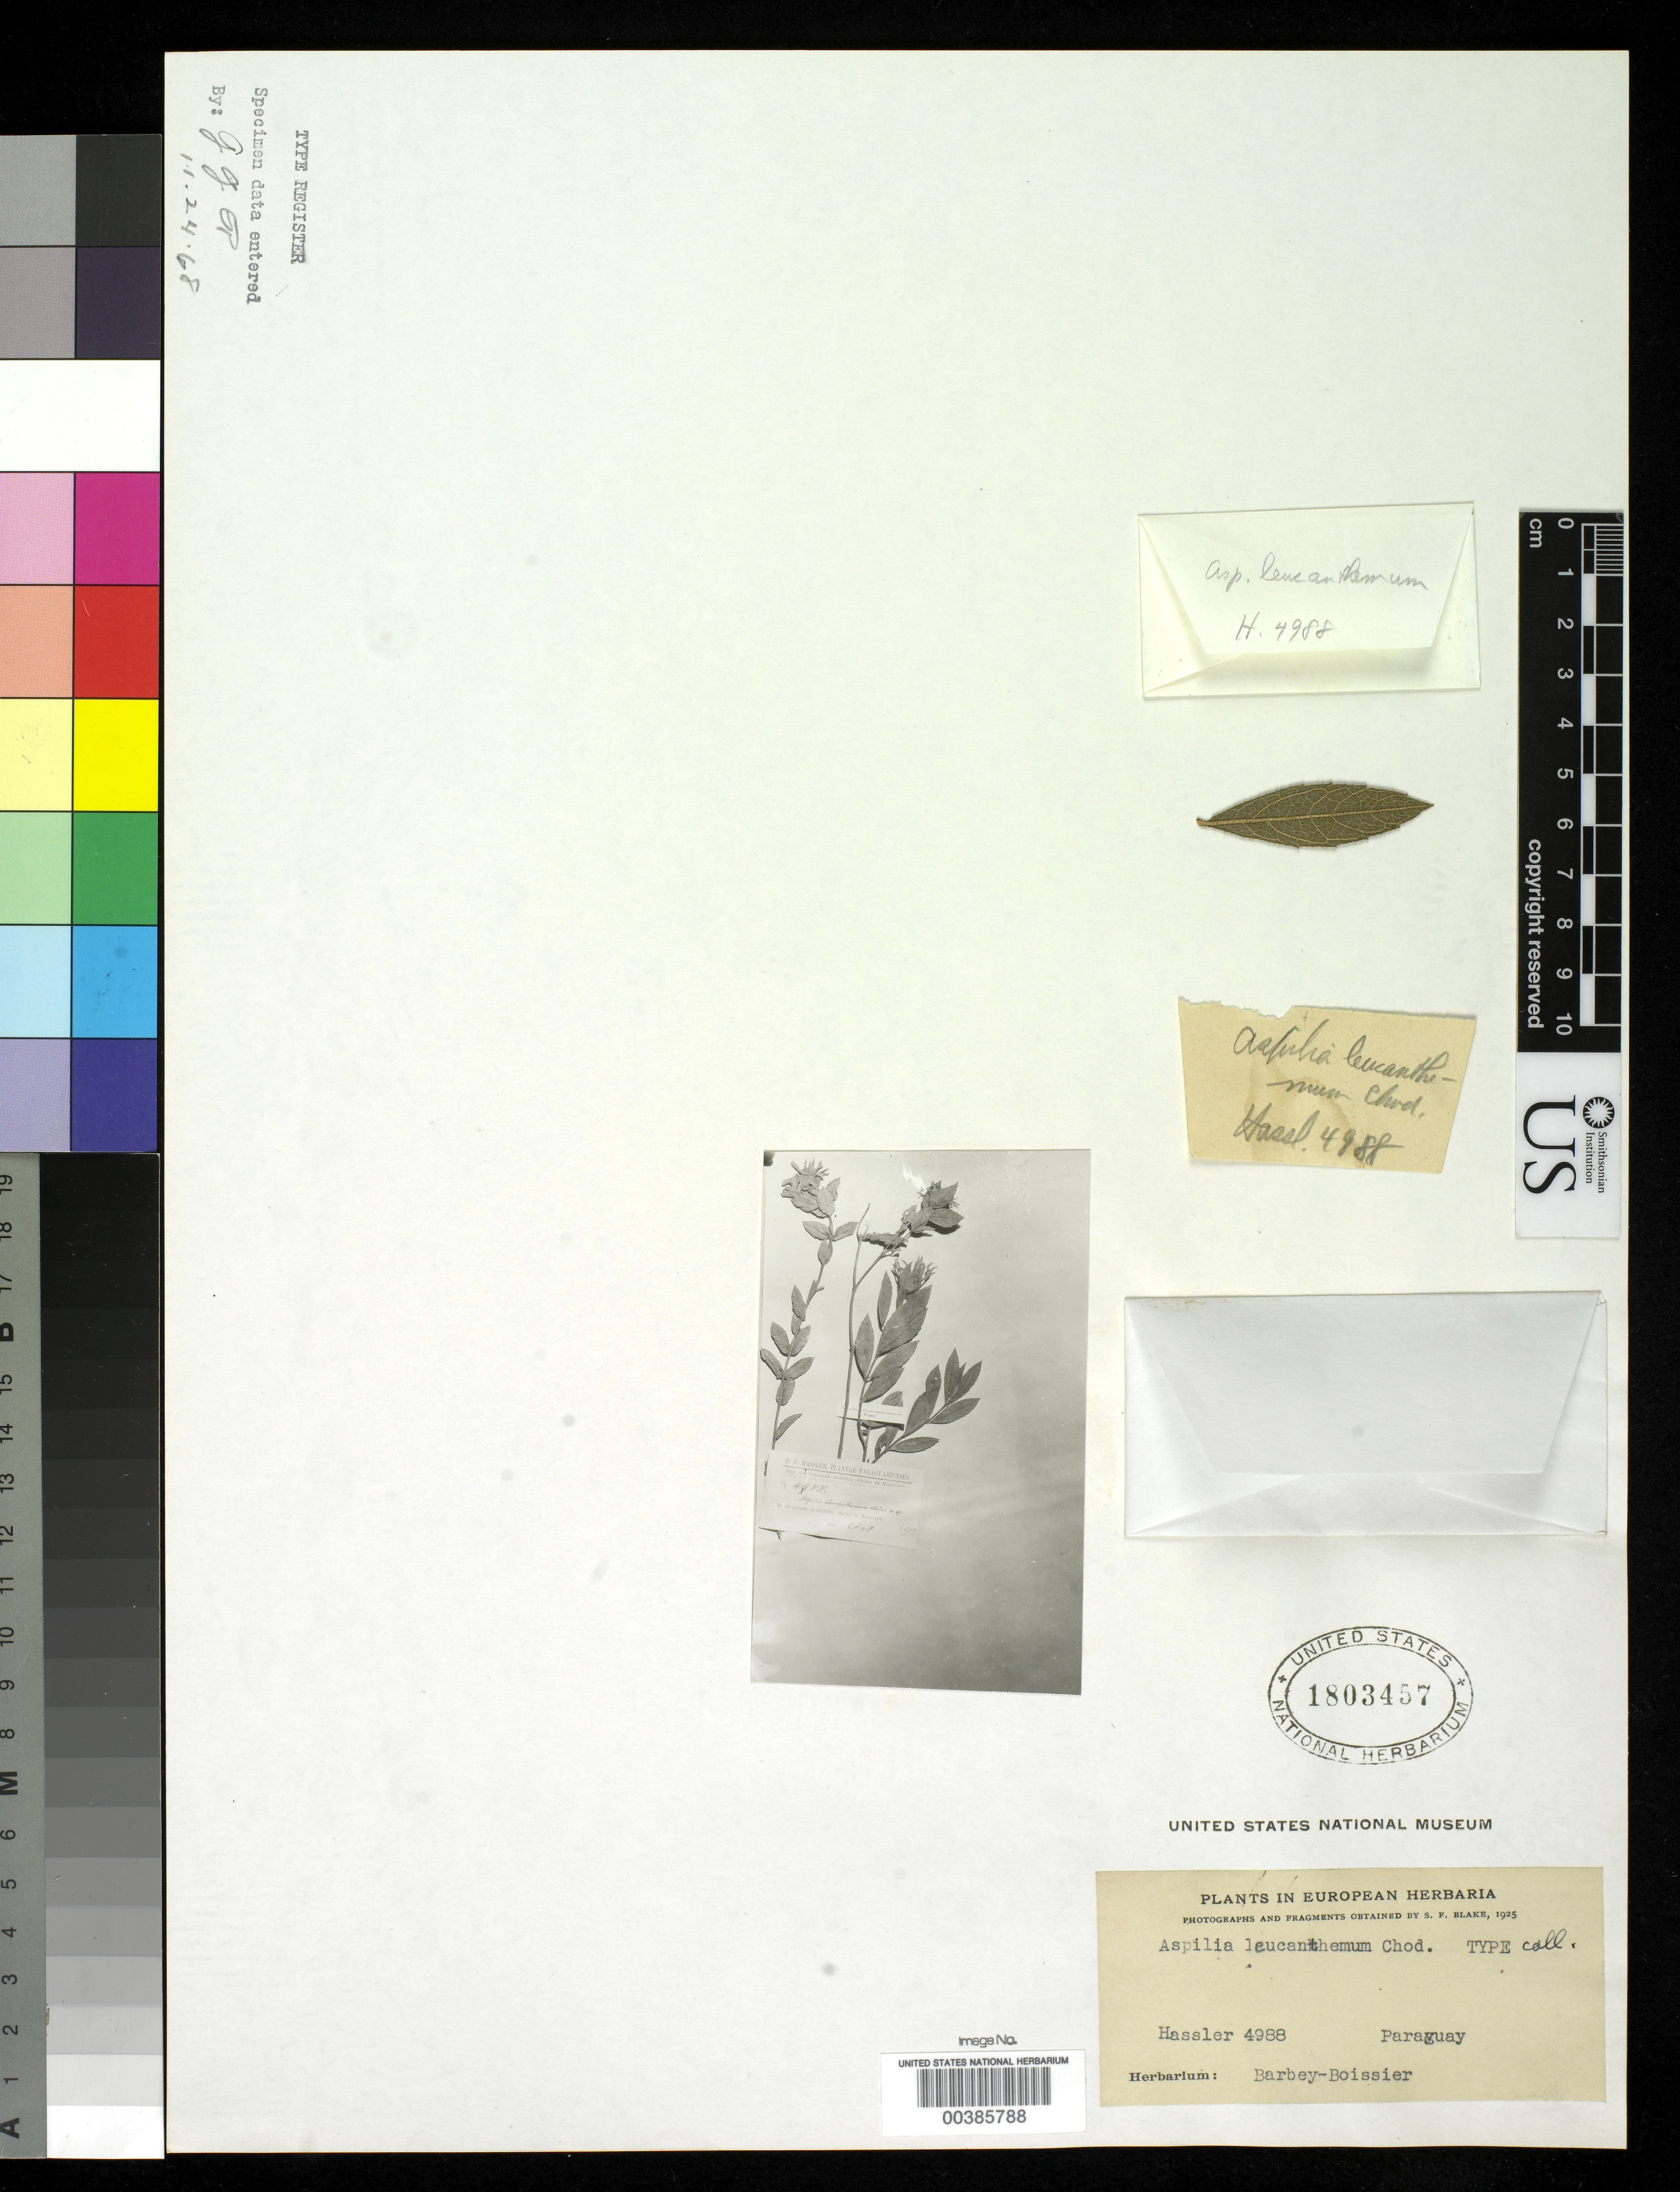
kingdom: Plantae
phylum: Tracheophyta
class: Magnoliopsida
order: Asterales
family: Asteraceae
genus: Aspilia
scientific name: Aspilia leucanthemum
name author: Chodat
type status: Type Material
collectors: E. Hassler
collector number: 4988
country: Paraguay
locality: Sierra de Maracayu.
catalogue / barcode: US 1803457